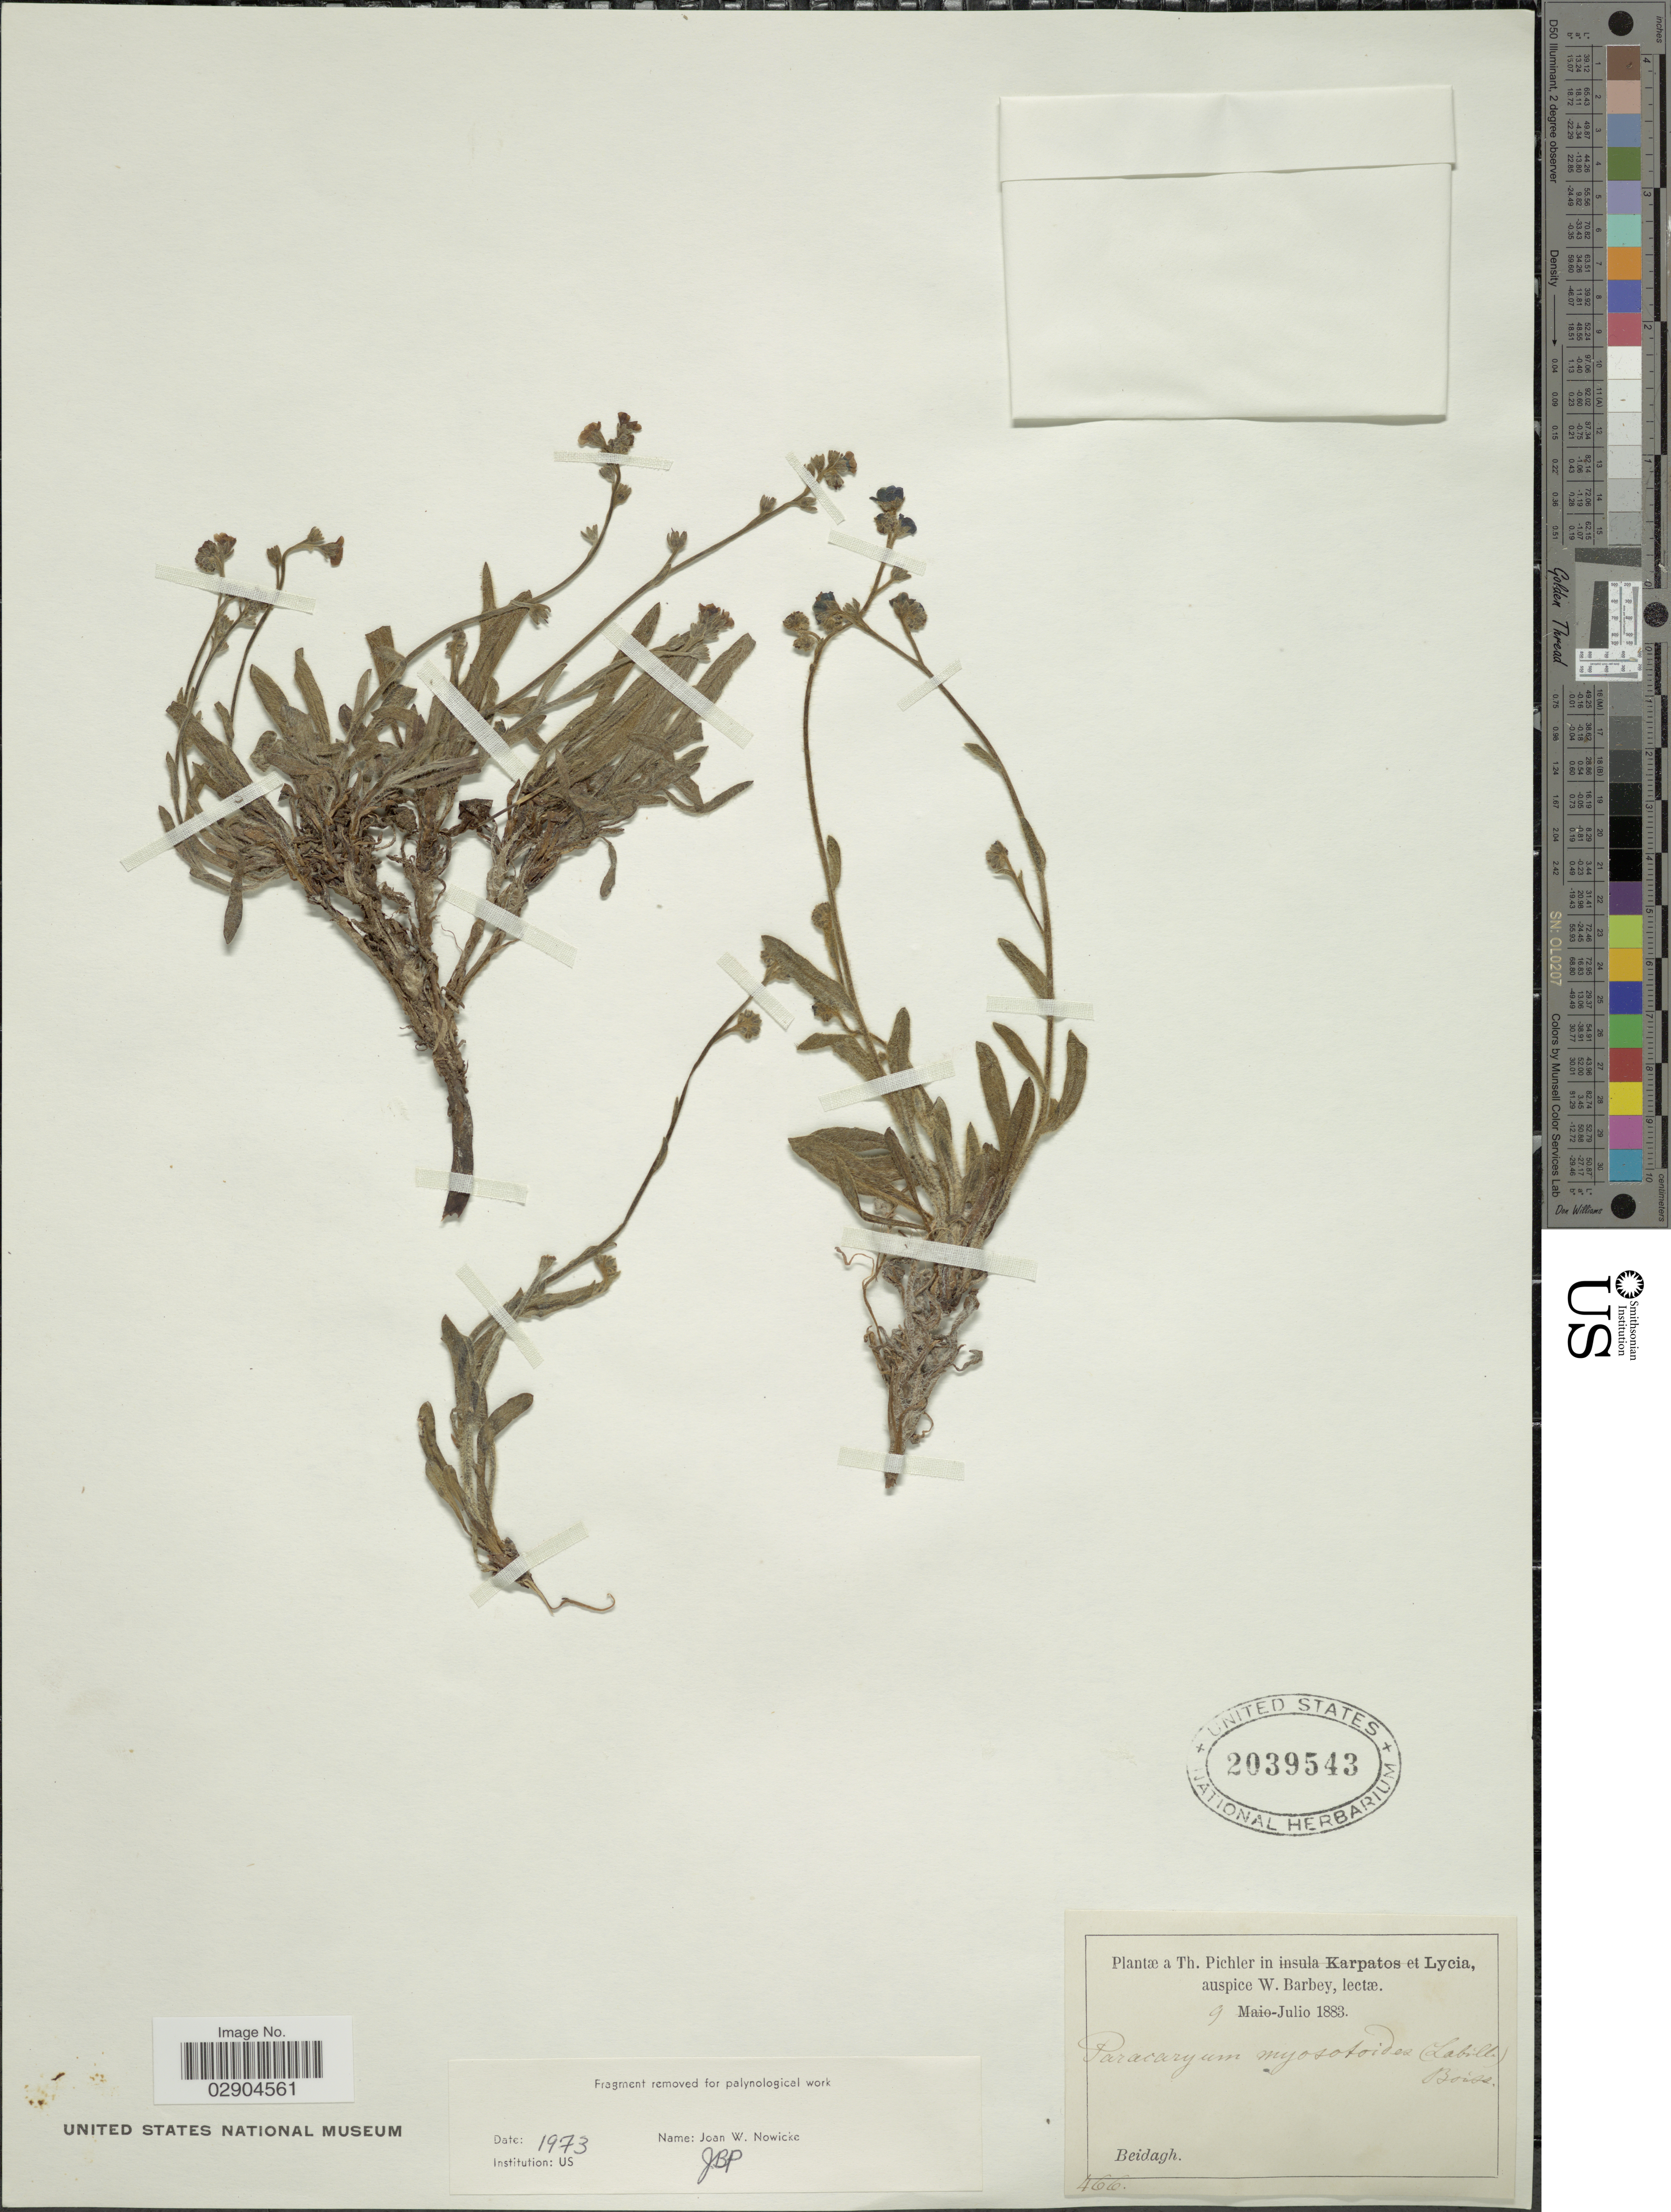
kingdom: Plantae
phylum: Tracheophyta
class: Magnoliopsida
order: Boraginales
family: Boraginaceae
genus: Paracaryum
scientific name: Paracaryum myosotoides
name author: Boiss.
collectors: T. Pichler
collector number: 466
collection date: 1883-07-09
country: Turkey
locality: Beidagh.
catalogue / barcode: US 2039543